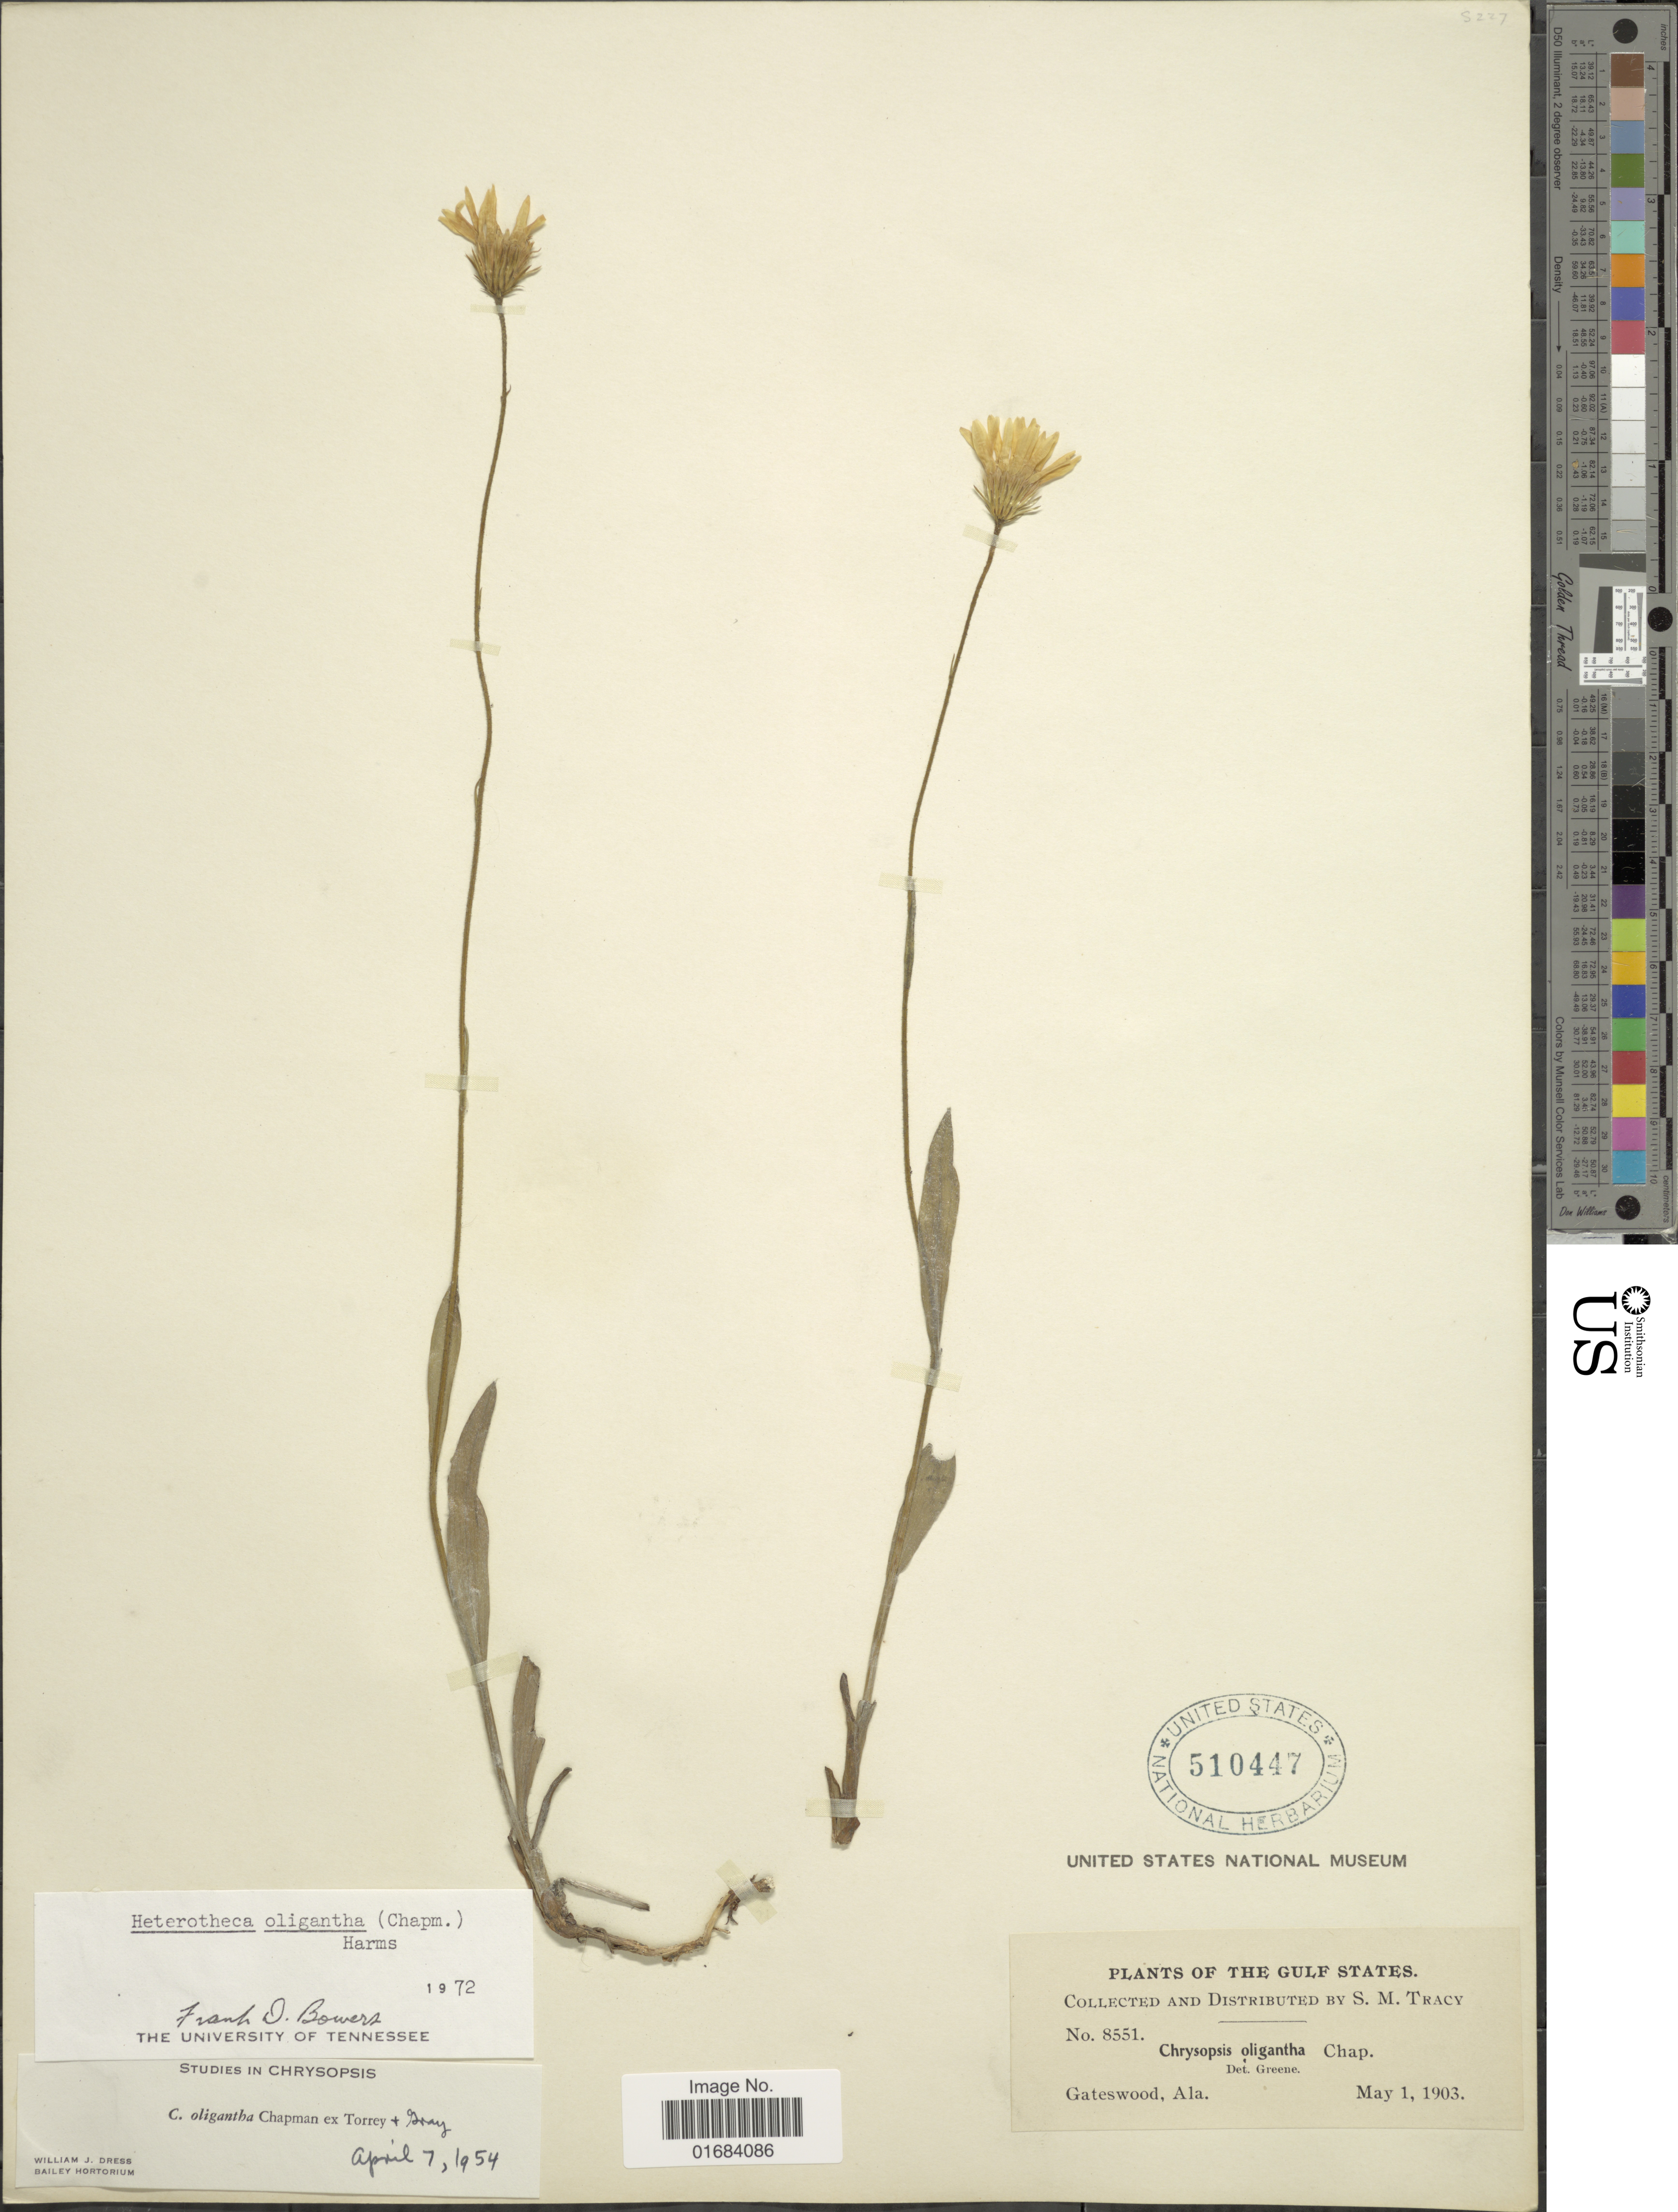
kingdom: Plantae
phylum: Tracheophyta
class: Magnoliopsida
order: Asterales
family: Asteraceae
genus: Pityopsis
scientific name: Pityopsis oligantha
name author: (Chapm. ex Torr. & A. Gray) Small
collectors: S. M. Tracy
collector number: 8551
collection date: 1903-05-01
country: United States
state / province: Alabama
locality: The Gulf States, Gateswood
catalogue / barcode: US 510447